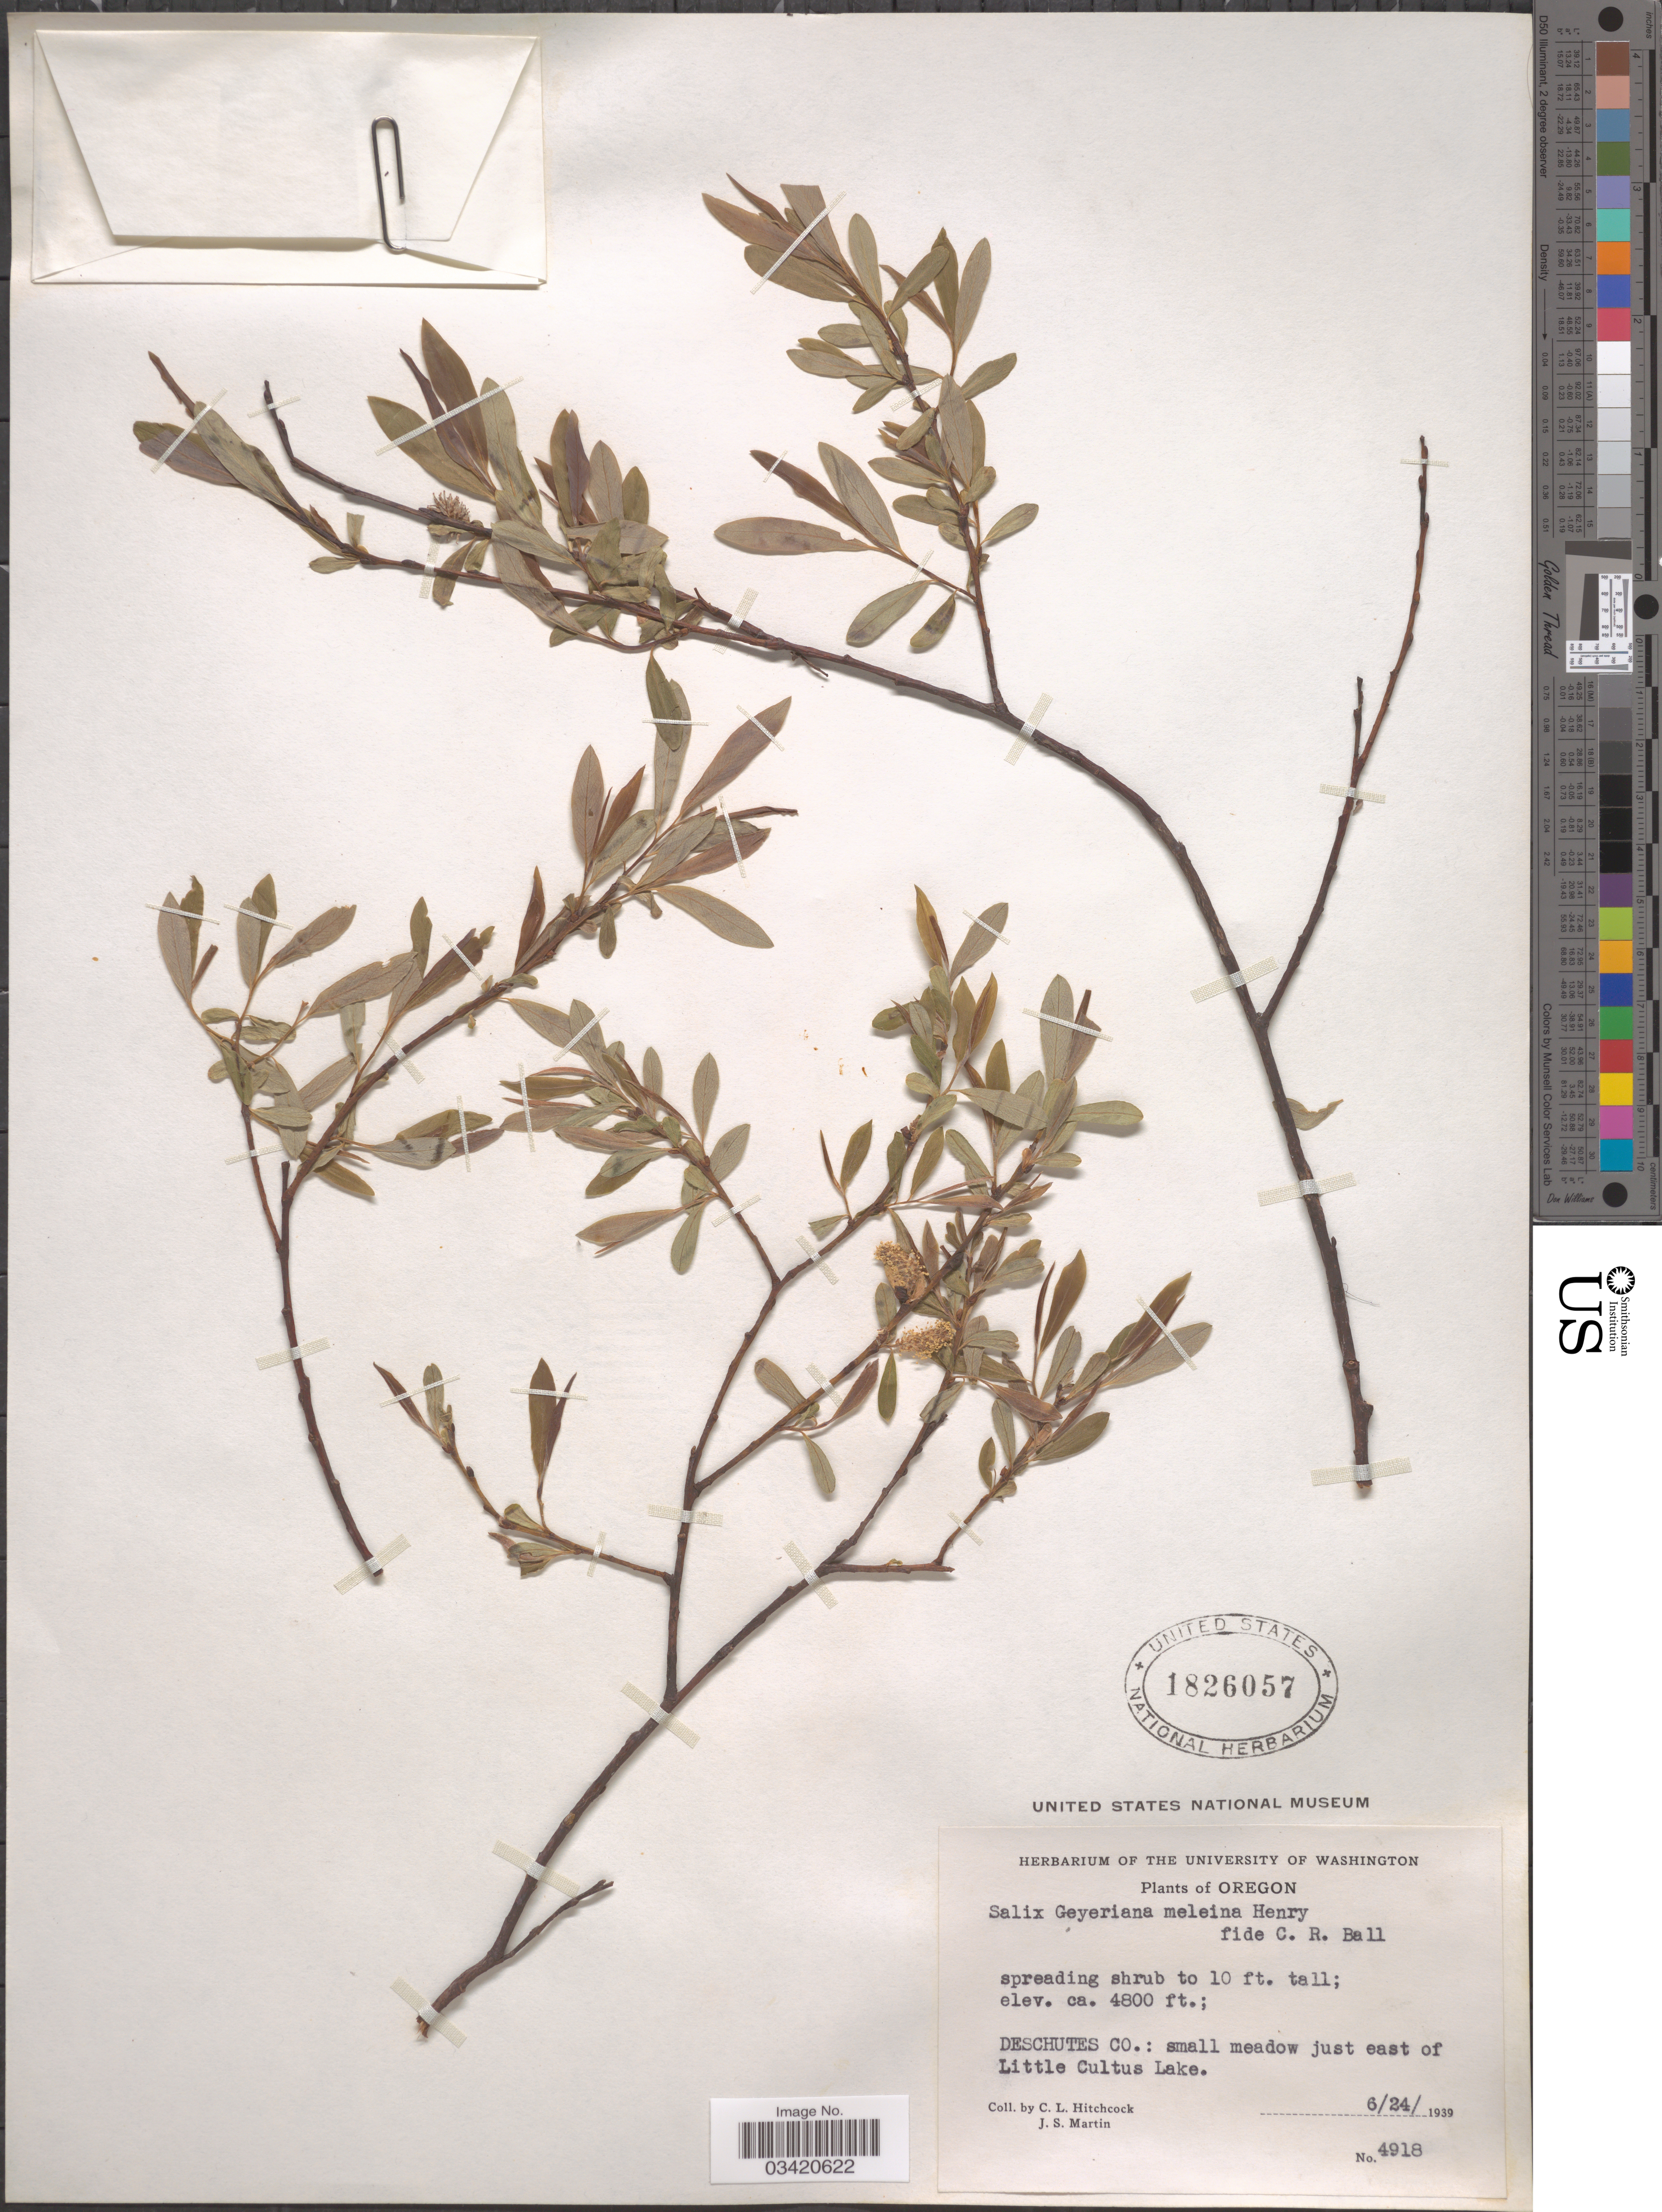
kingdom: Plantae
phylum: Tracheophyta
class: Magnoliopsida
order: Malpighiales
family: Salicaceae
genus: Salix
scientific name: Salix geyeriana var. meleina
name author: J.K. Henry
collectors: C. L. Hitchcock & J. S. Martin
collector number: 4918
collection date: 1939-06-24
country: United States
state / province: Oregon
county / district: Deschutes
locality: Deschutes Co.: Small meadow just east of Little Cultus Lake.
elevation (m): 1463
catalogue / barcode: US 1826057